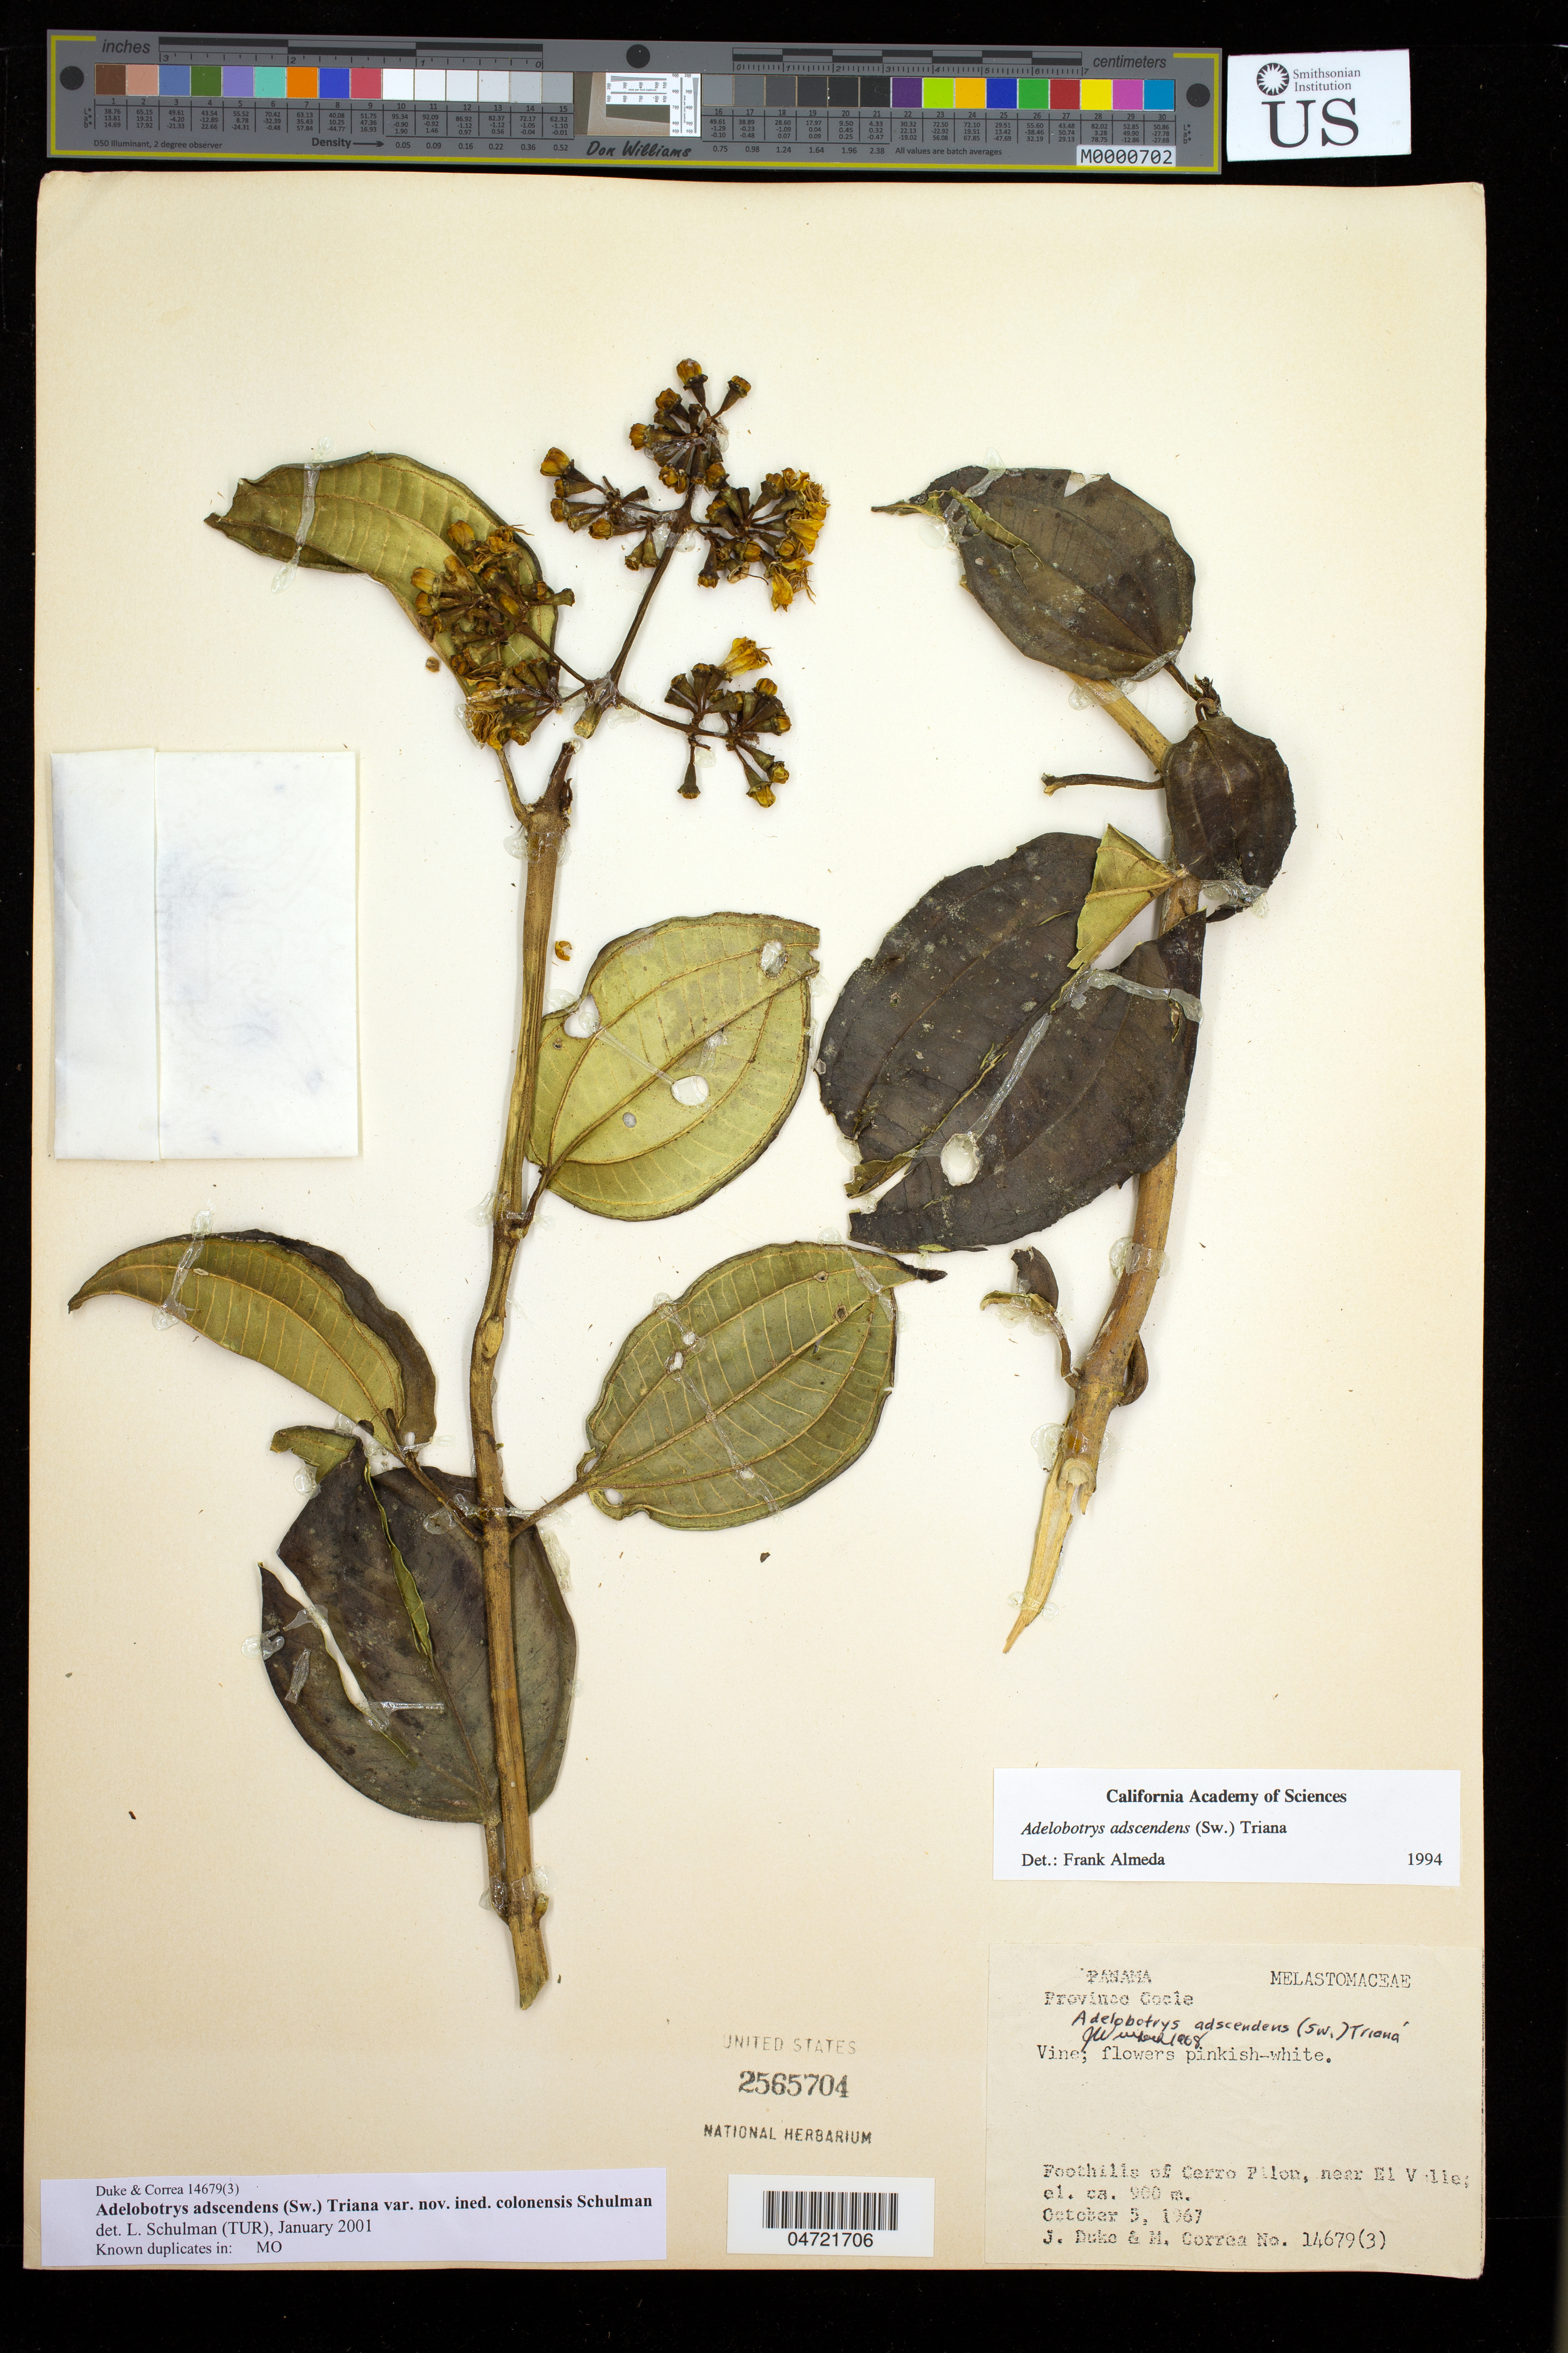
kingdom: Plantae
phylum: Tracheophyta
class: Magnoliopsida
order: Myrtales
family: Melastomataceae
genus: Adelobotrys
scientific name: Adelobotrys adscendens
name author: (Sw.) Triana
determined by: Schulman, Leif, (TUR), University of Turku (FINLAND)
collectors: J. Duke & M. Correa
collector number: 14679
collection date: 1967-10-05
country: Panama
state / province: Coclé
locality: Foothills of Cerro Pilon, near El Valle.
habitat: Foothills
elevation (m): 900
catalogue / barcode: US 2565704